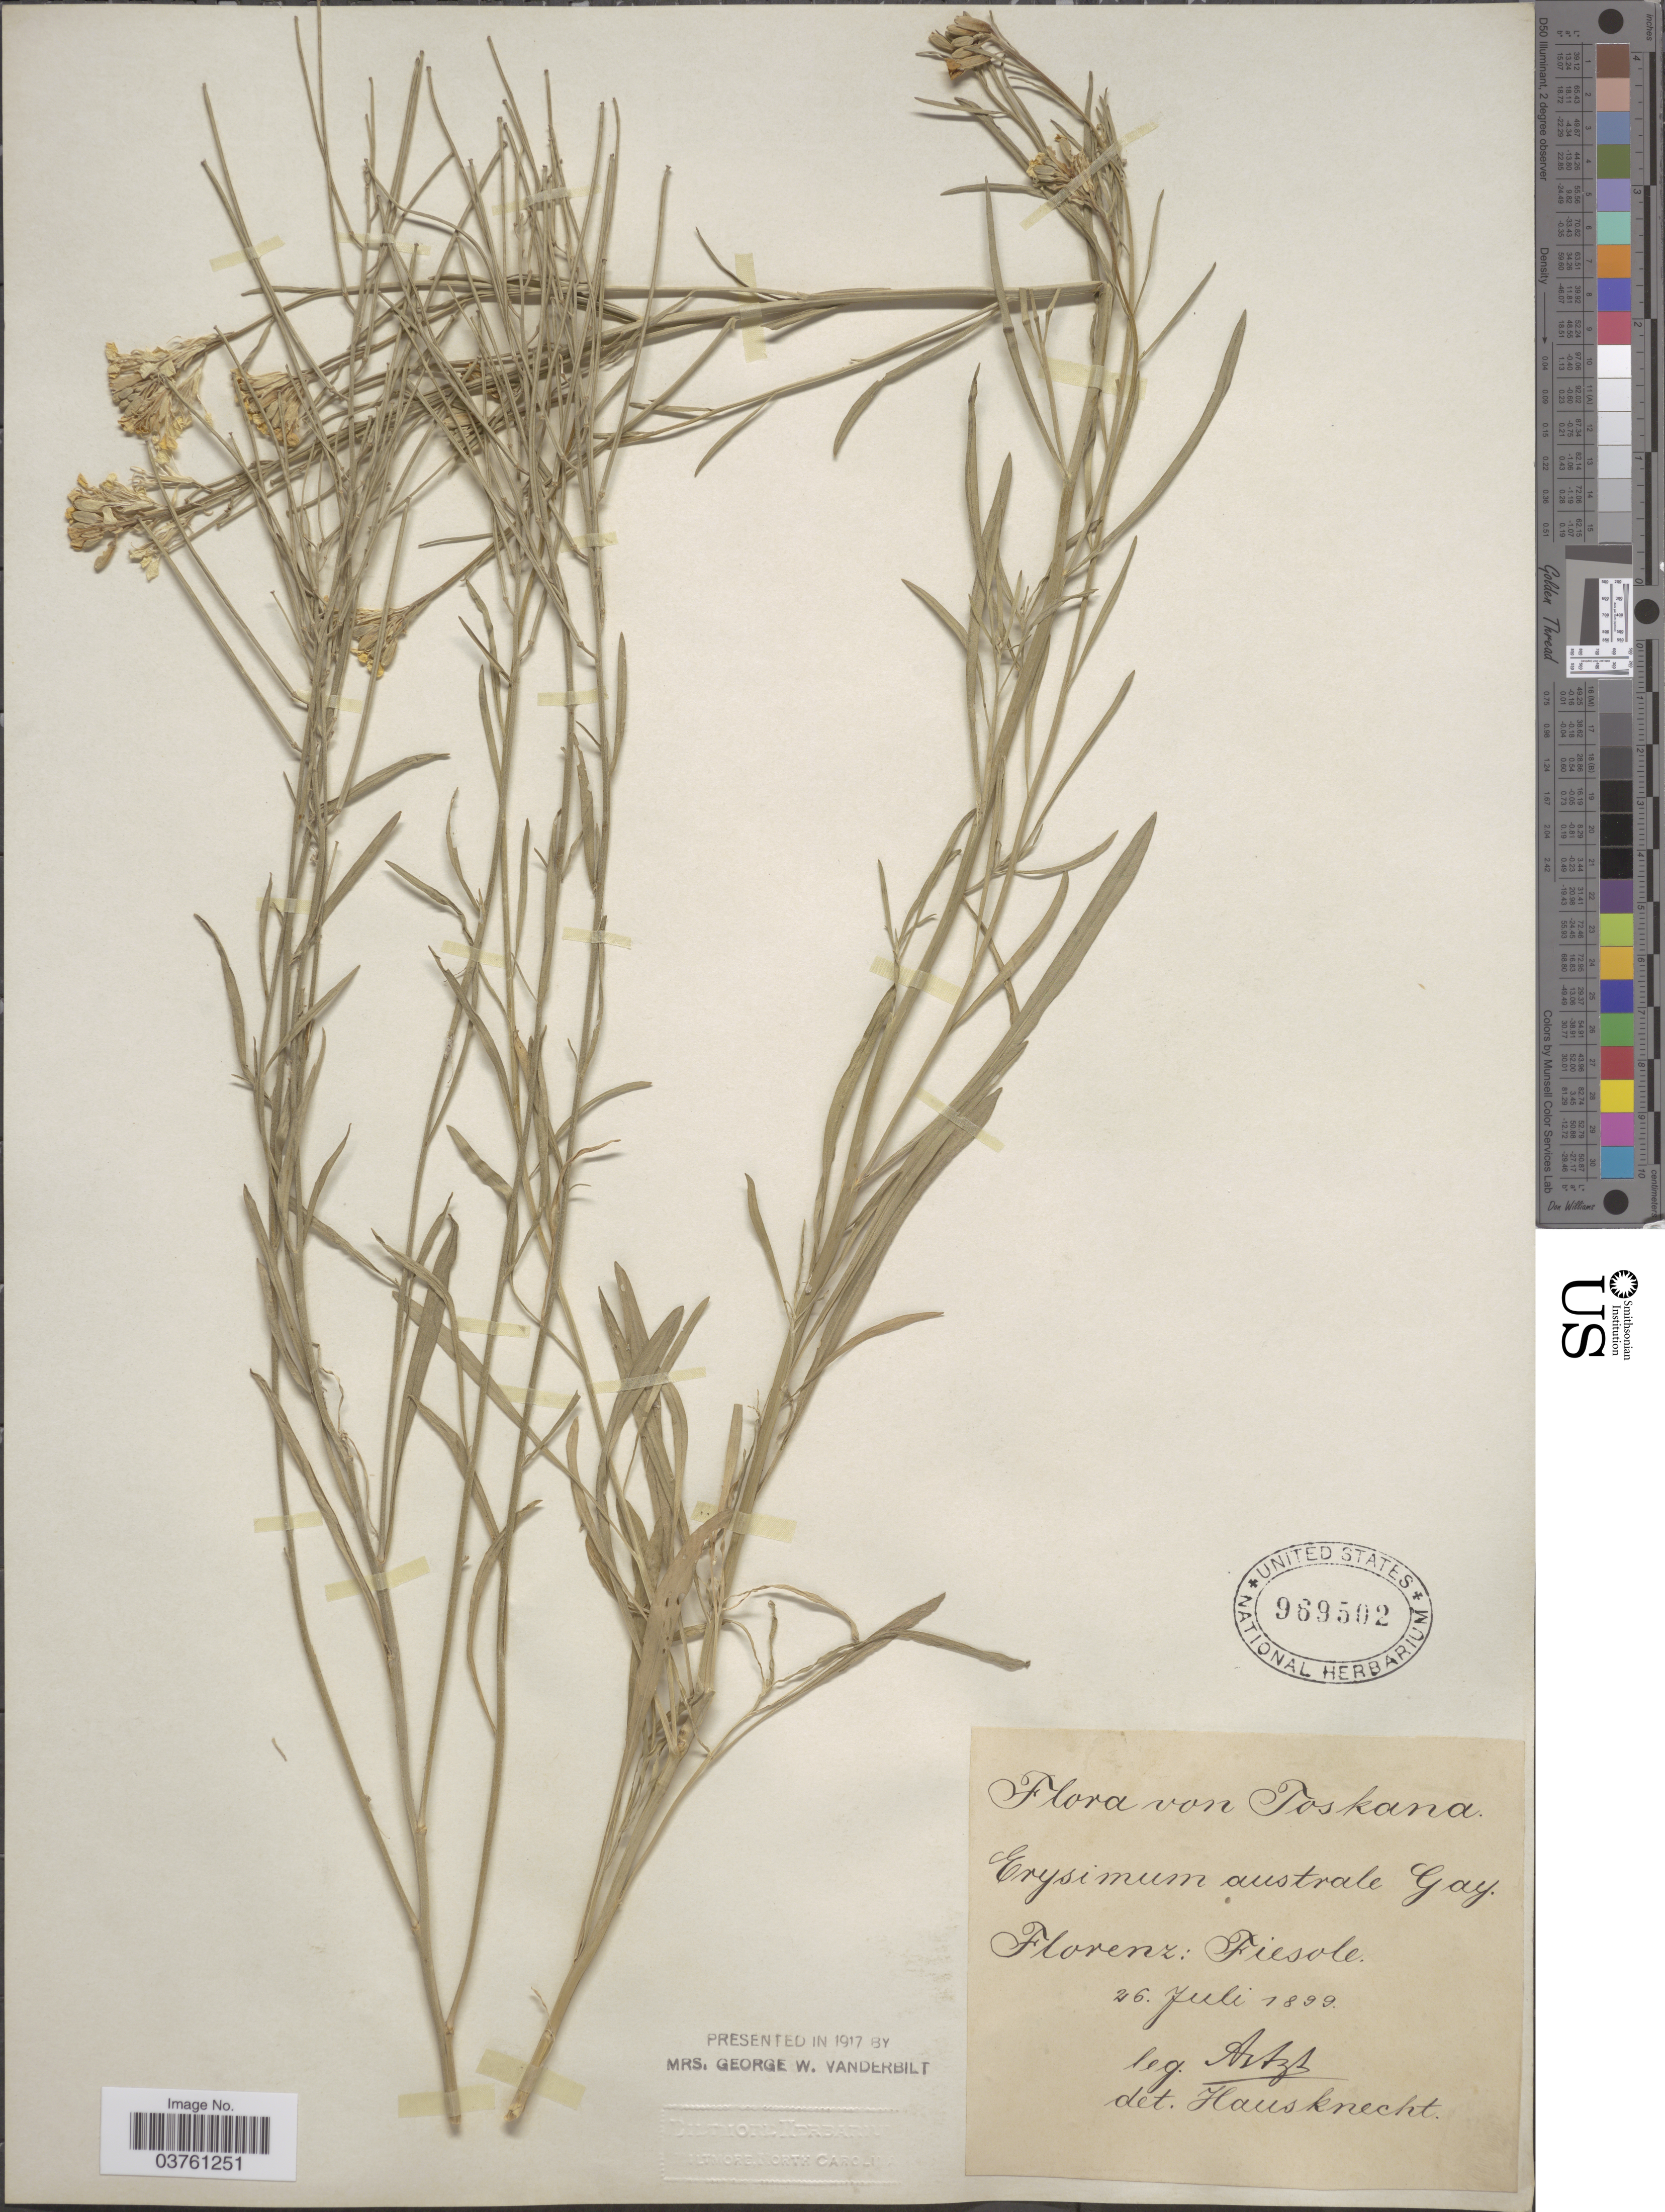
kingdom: Plantae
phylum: Tracheophyta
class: Magnoliopsida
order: Brassicales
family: Brassicaceae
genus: Erysimum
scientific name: Erysimum australe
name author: Heldr. ex Boiss.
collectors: -. Artzt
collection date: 1899-07-26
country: Italy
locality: Toskana. Florenz: Fiesole.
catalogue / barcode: US 969502